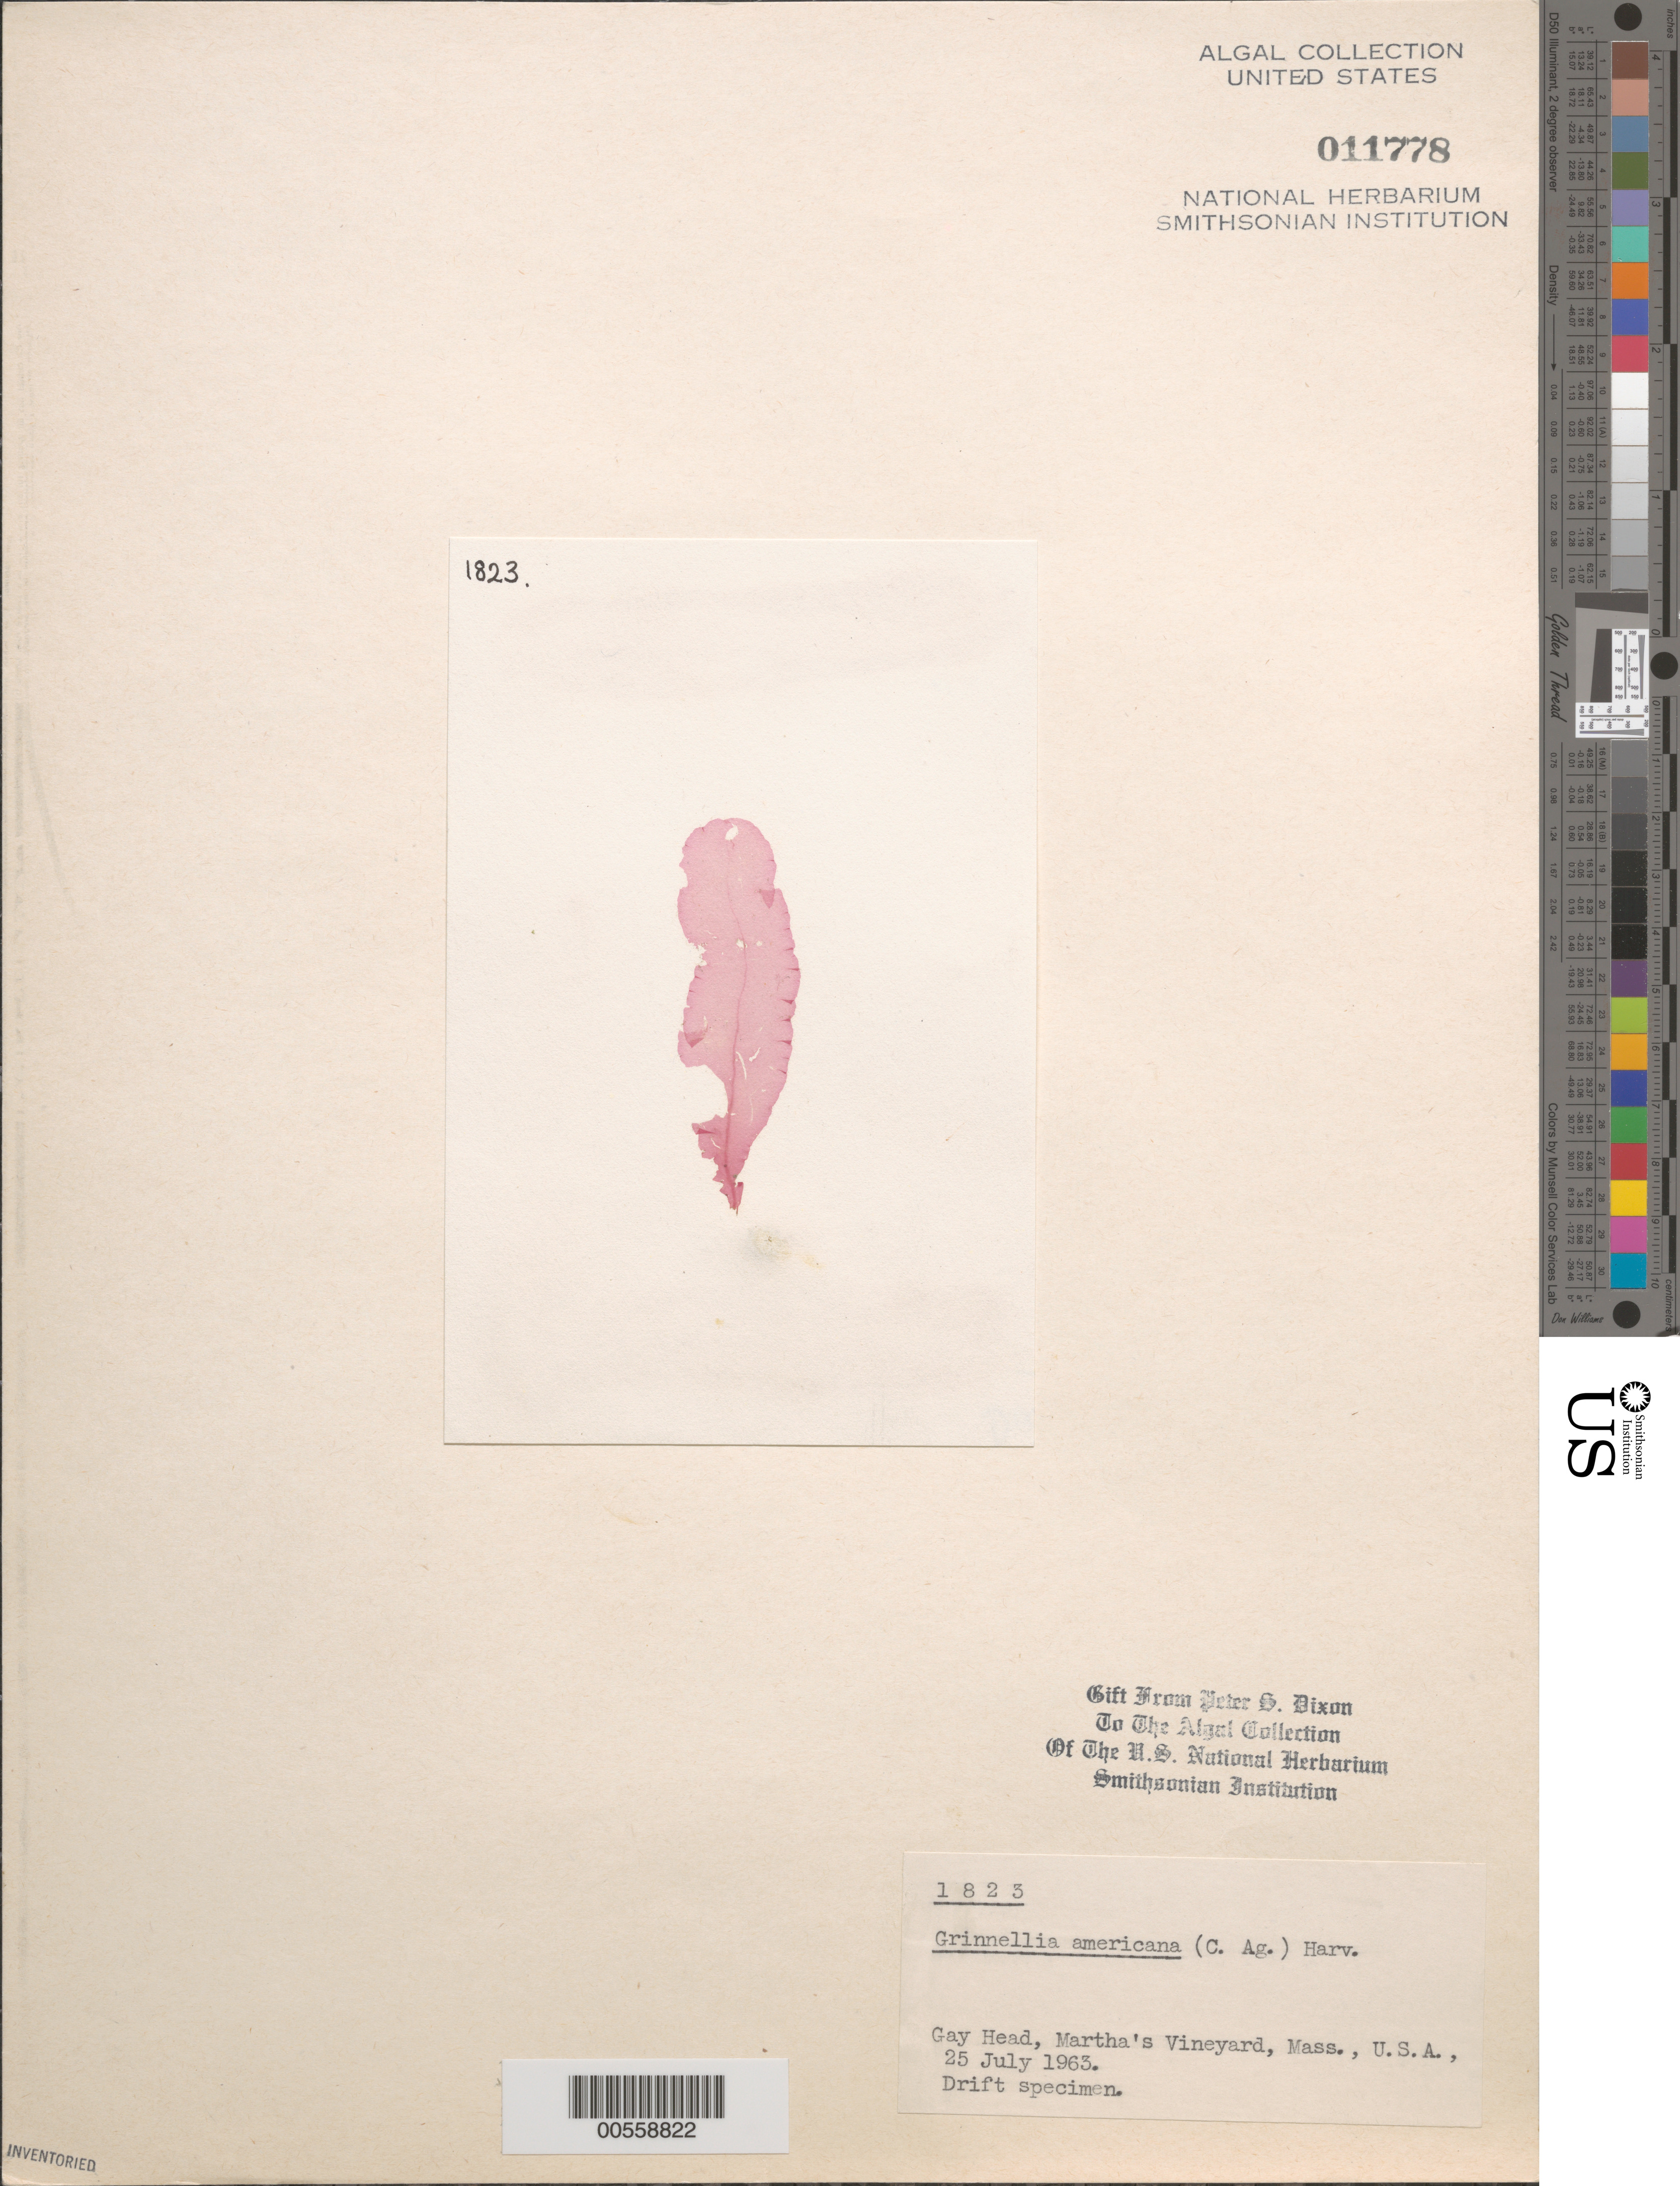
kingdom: Plantae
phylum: Rhodophyta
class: Florideophyceae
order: Ceramiales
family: Delesseriaceae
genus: Grinnellia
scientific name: Grinnellia americana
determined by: Dixon, P. S.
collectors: P. S. Dixon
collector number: PSD 1823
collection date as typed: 25 Jul 1963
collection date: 1963-07-25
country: United States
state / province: Massachusetts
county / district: Dukes County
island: Martha's Vineyard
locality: Gay Head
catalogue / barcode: US 11778